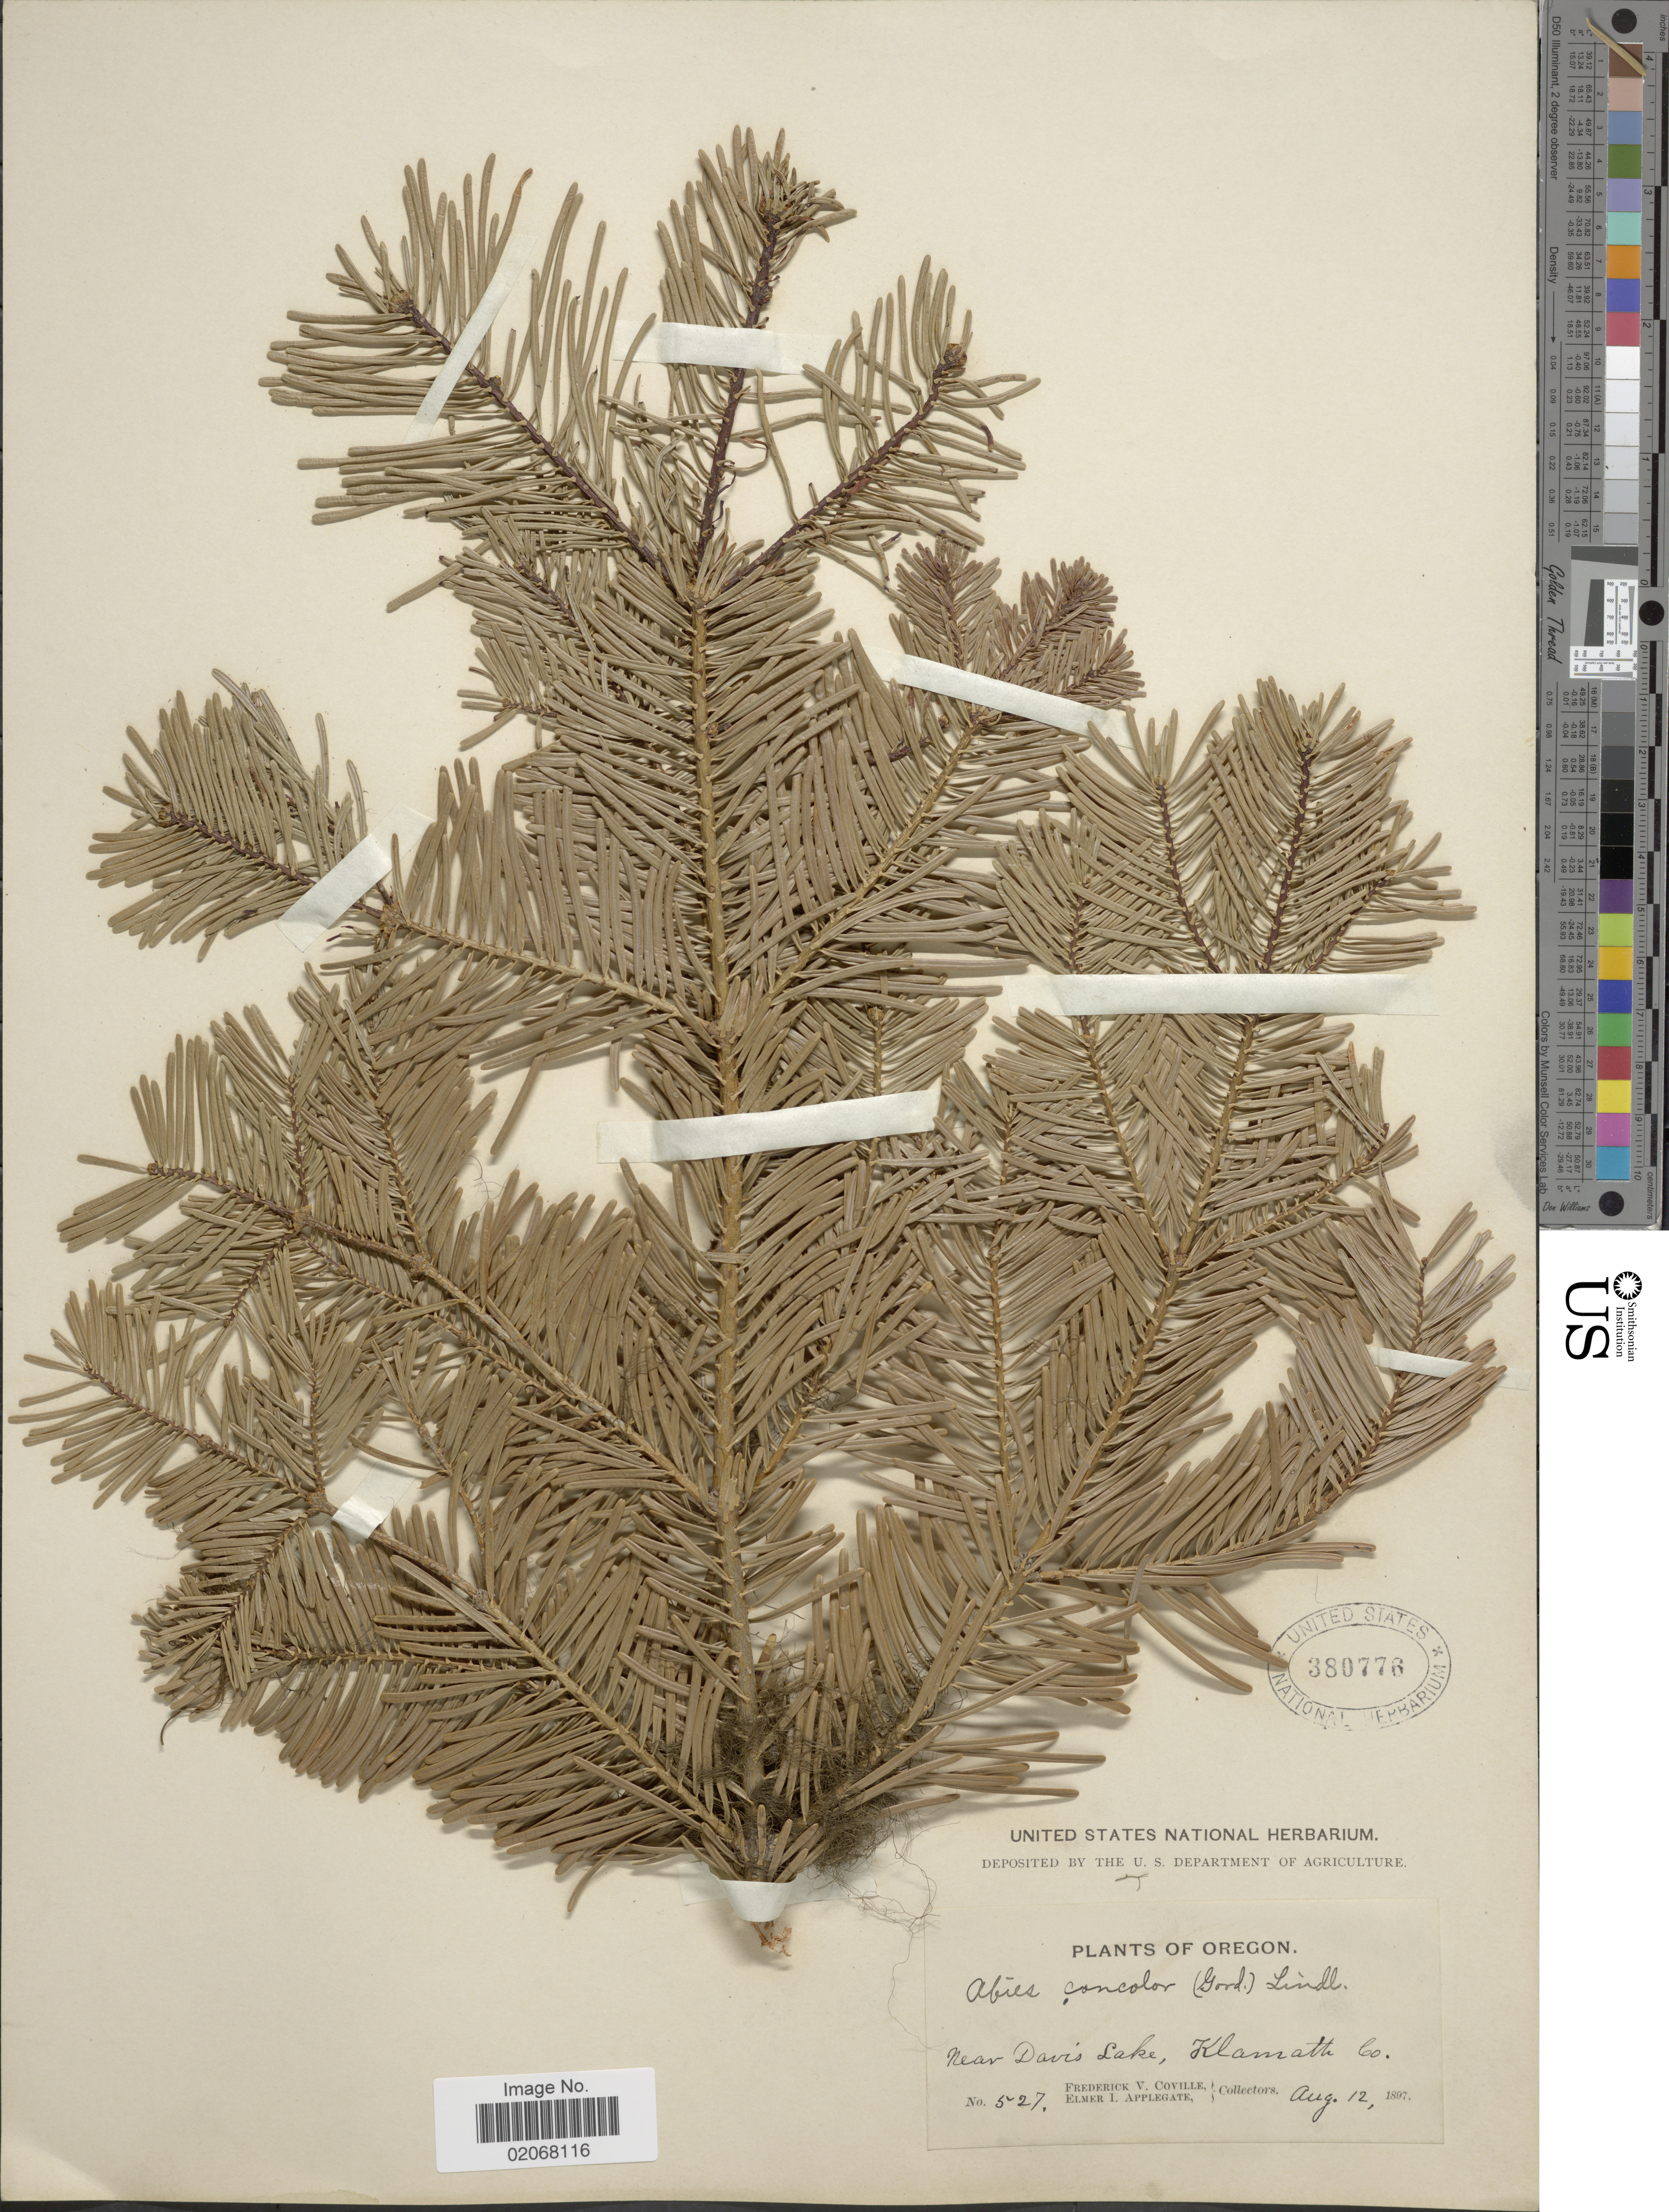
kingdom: Plantae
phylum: Tracheophyta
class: Pinopsida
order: Pinales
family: Pinaceae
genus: Abies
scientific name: Abies concolor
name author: (Gordon & Glend.) Lindl. ex Hildebr.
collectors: F. V. Coville & E. I. Applegate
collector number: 527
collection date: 1897-08-12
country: United States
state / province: Oregon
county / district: Klamath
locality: Near Davis Lake, Klamath Co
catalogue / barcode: US 380776